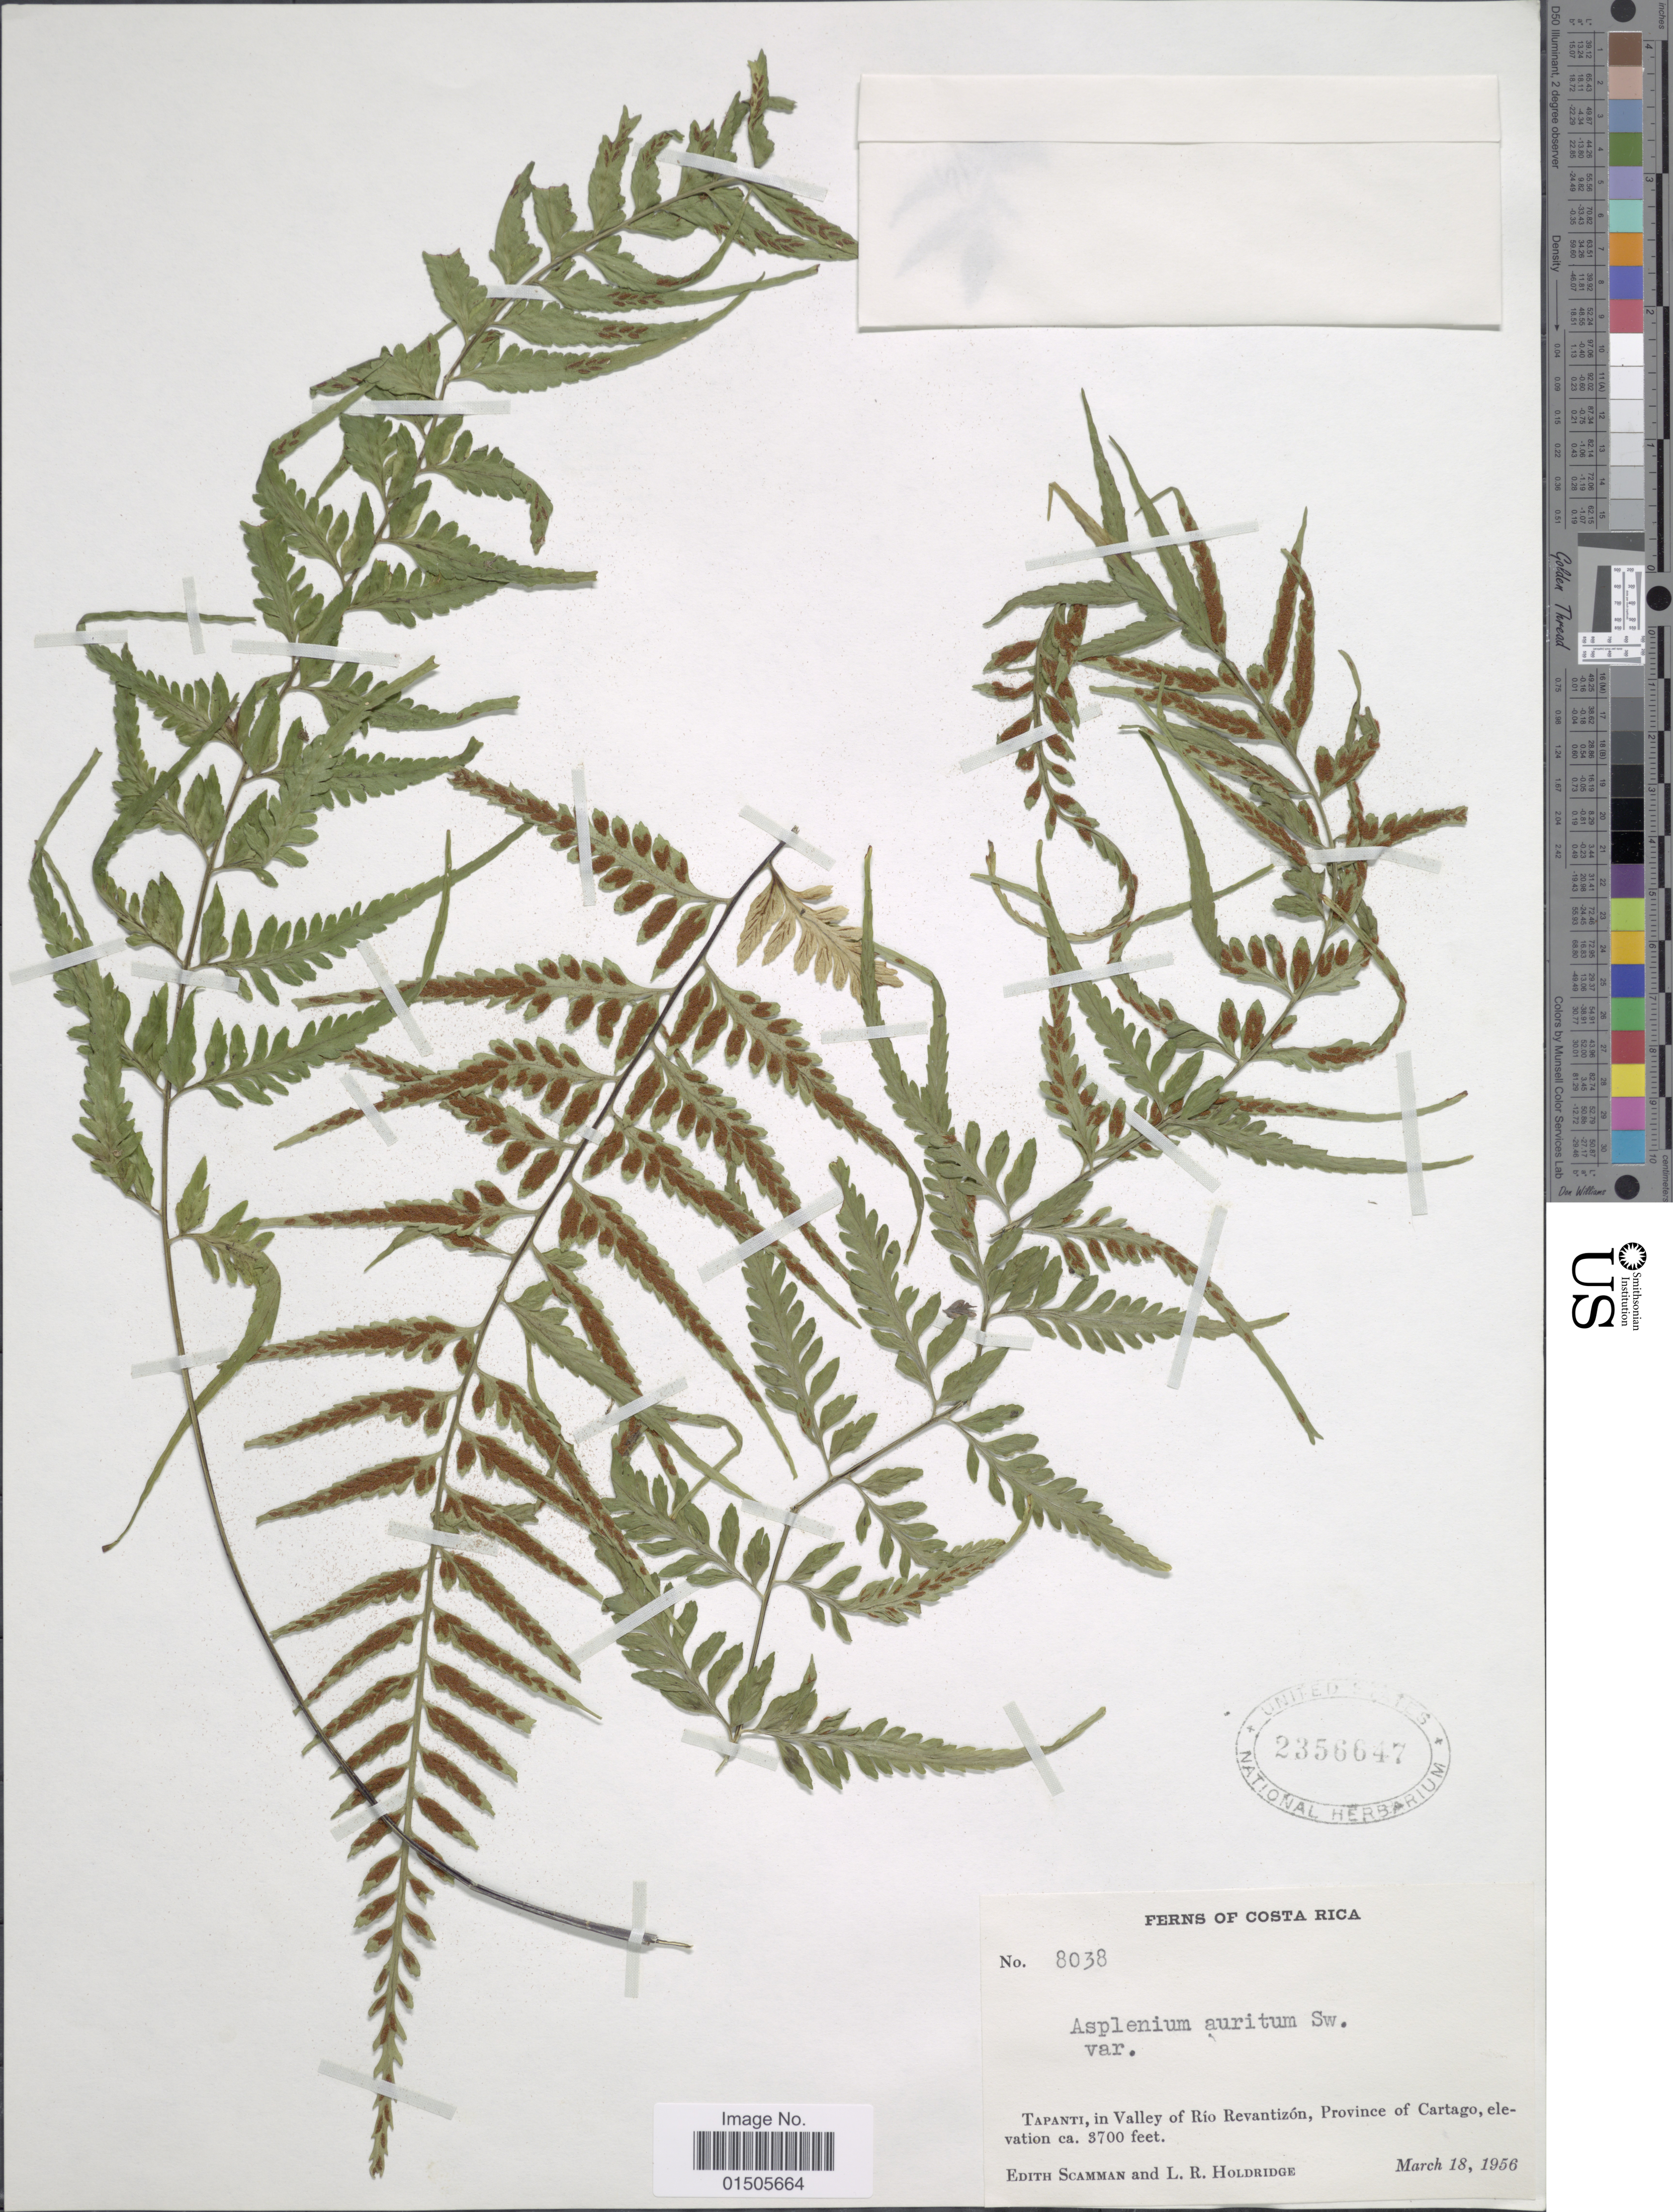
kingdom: Plantae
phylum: Tracheophyta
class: Polypodiopsida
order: Polypodiales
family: Aspleniaceae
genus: Asplenium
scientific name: Asplenium auritum var. intermedium ined.?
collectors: E. Scamman & L. Holdridge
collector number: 8038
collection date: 1956-03-18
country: Costa Rica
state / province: Cartago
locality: Tapanti, in Valley of Rio Revantizon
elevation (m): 1128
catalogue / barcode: US 2356647